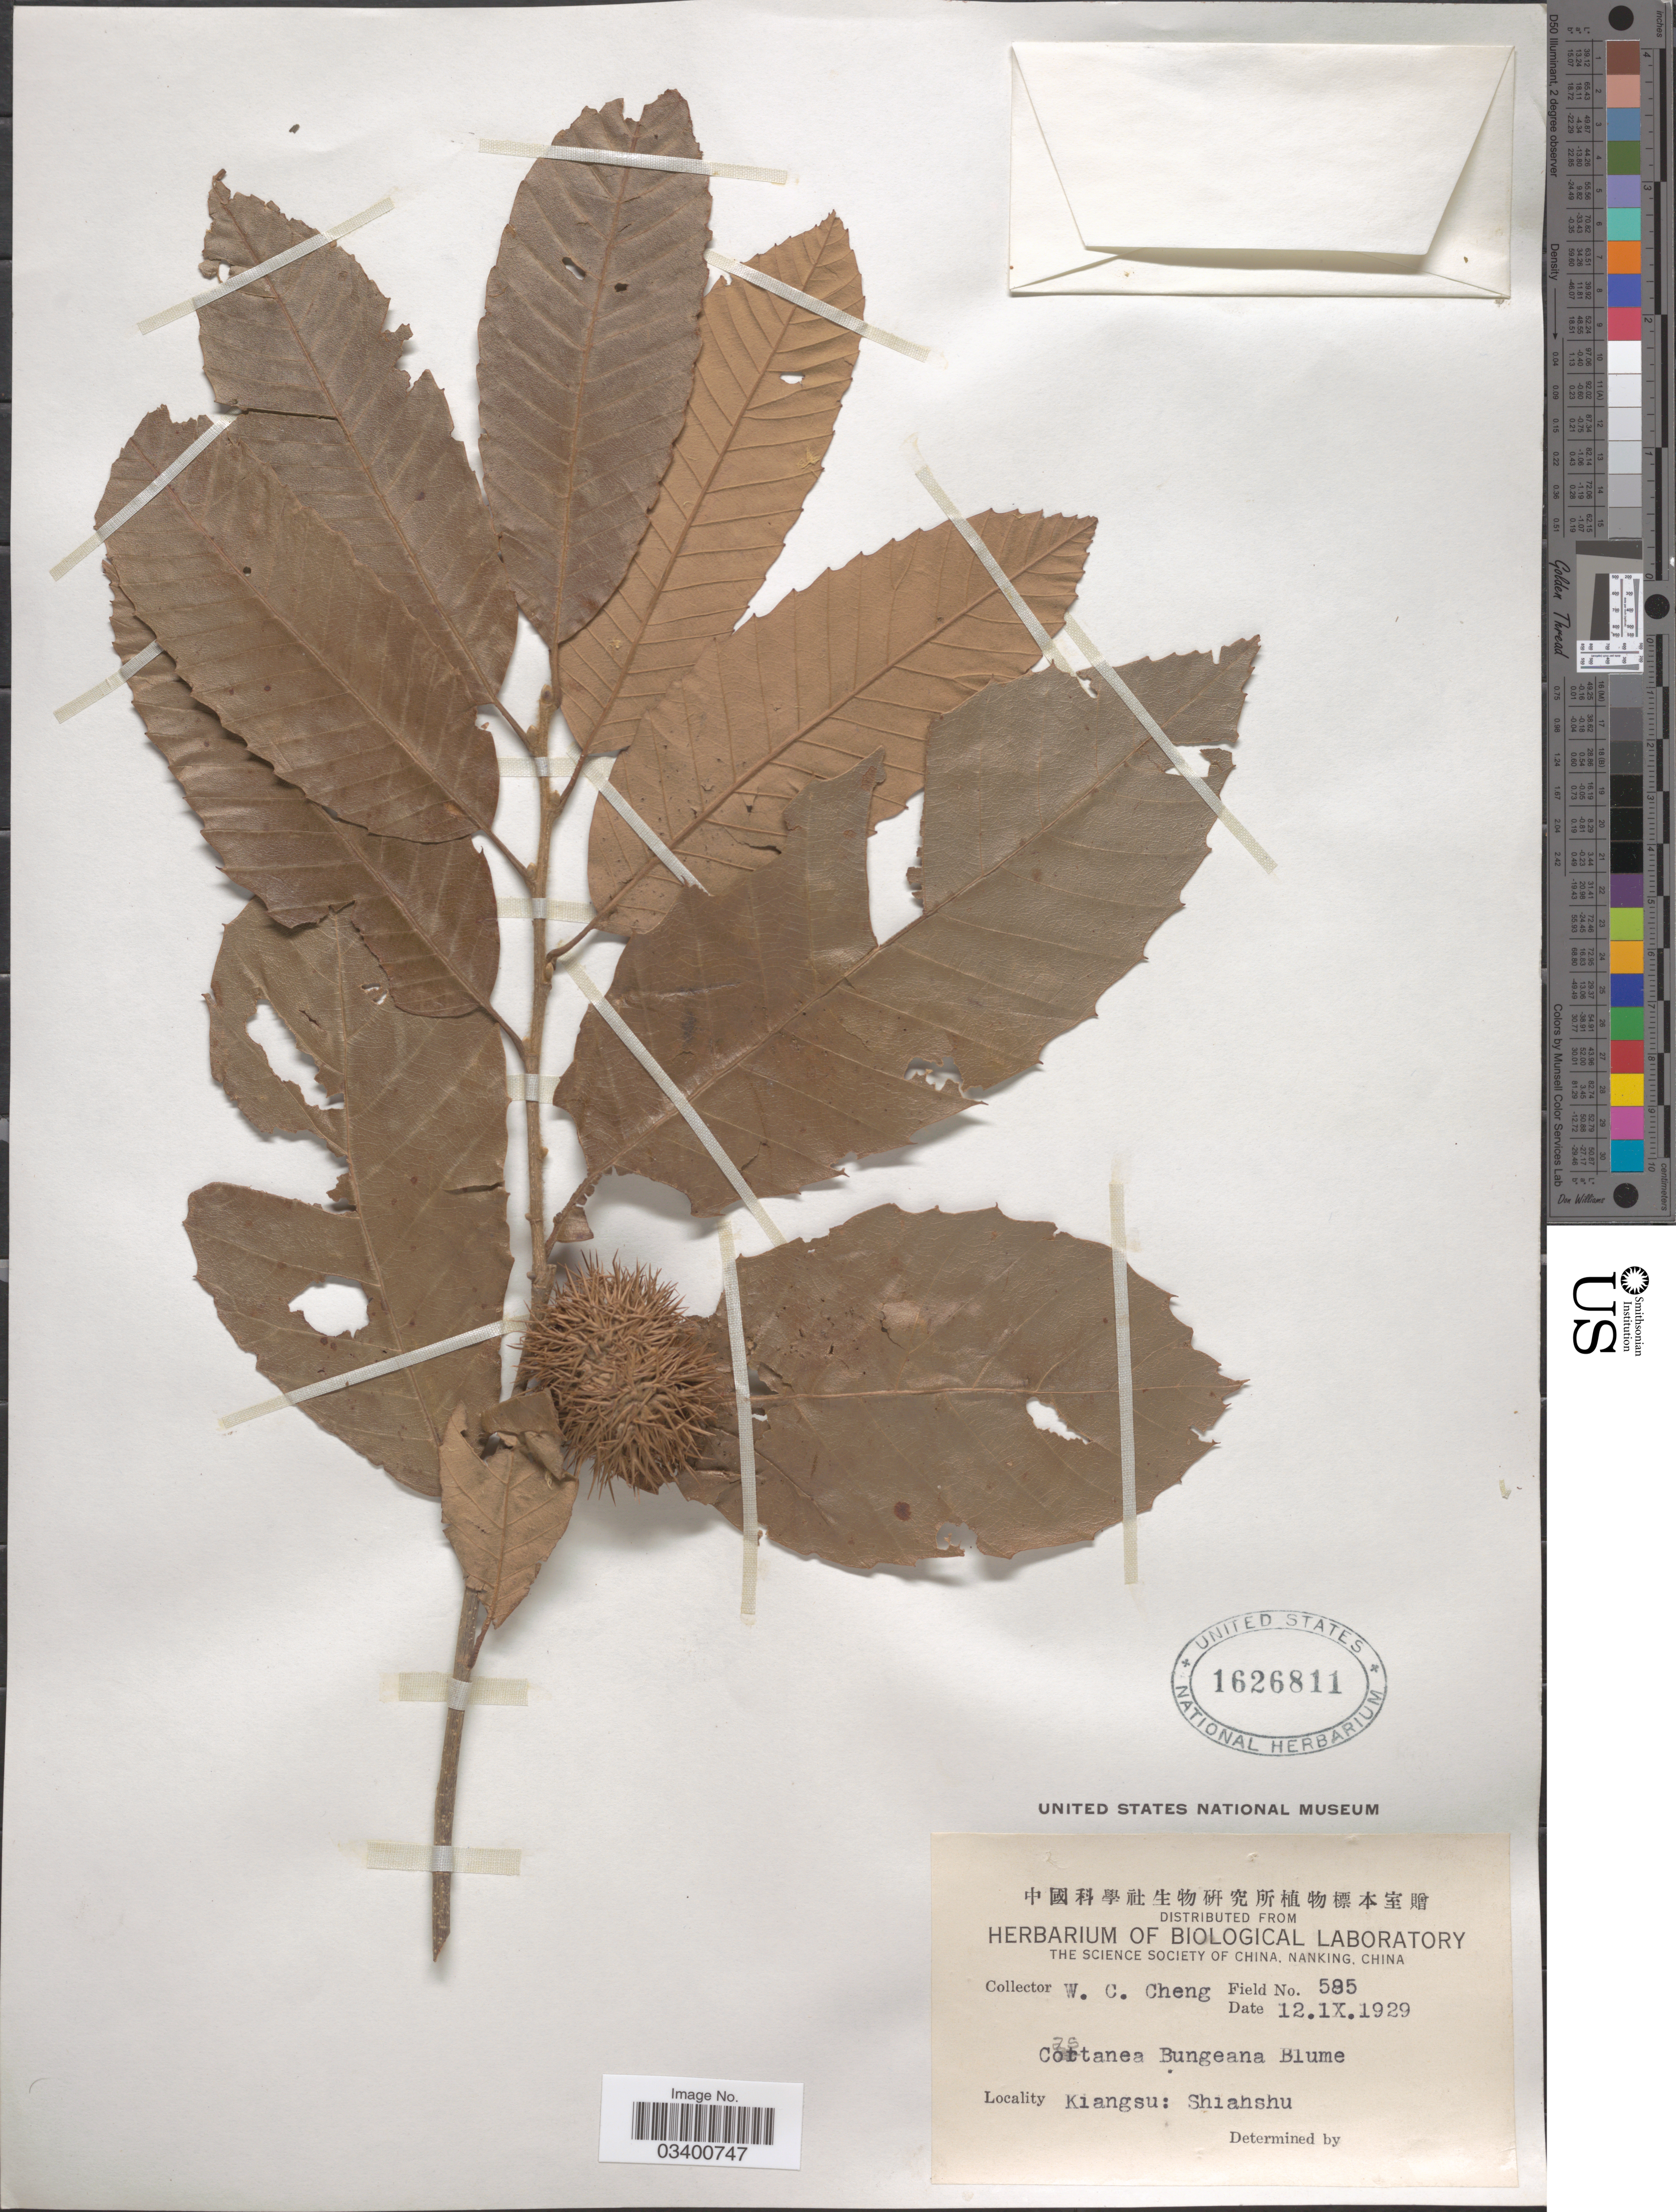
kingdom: Plantae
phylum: Tracheophyta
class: Magnoliopsida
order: Fagales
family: Fagaceae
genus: Castanea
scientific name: Castanea mollissima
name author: Blume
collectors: W. C. Cheng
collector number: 585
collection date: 1929-09-12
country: China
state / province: Jiangsu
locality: Kiangsu: Shiahshu.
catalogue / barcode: US 1626811